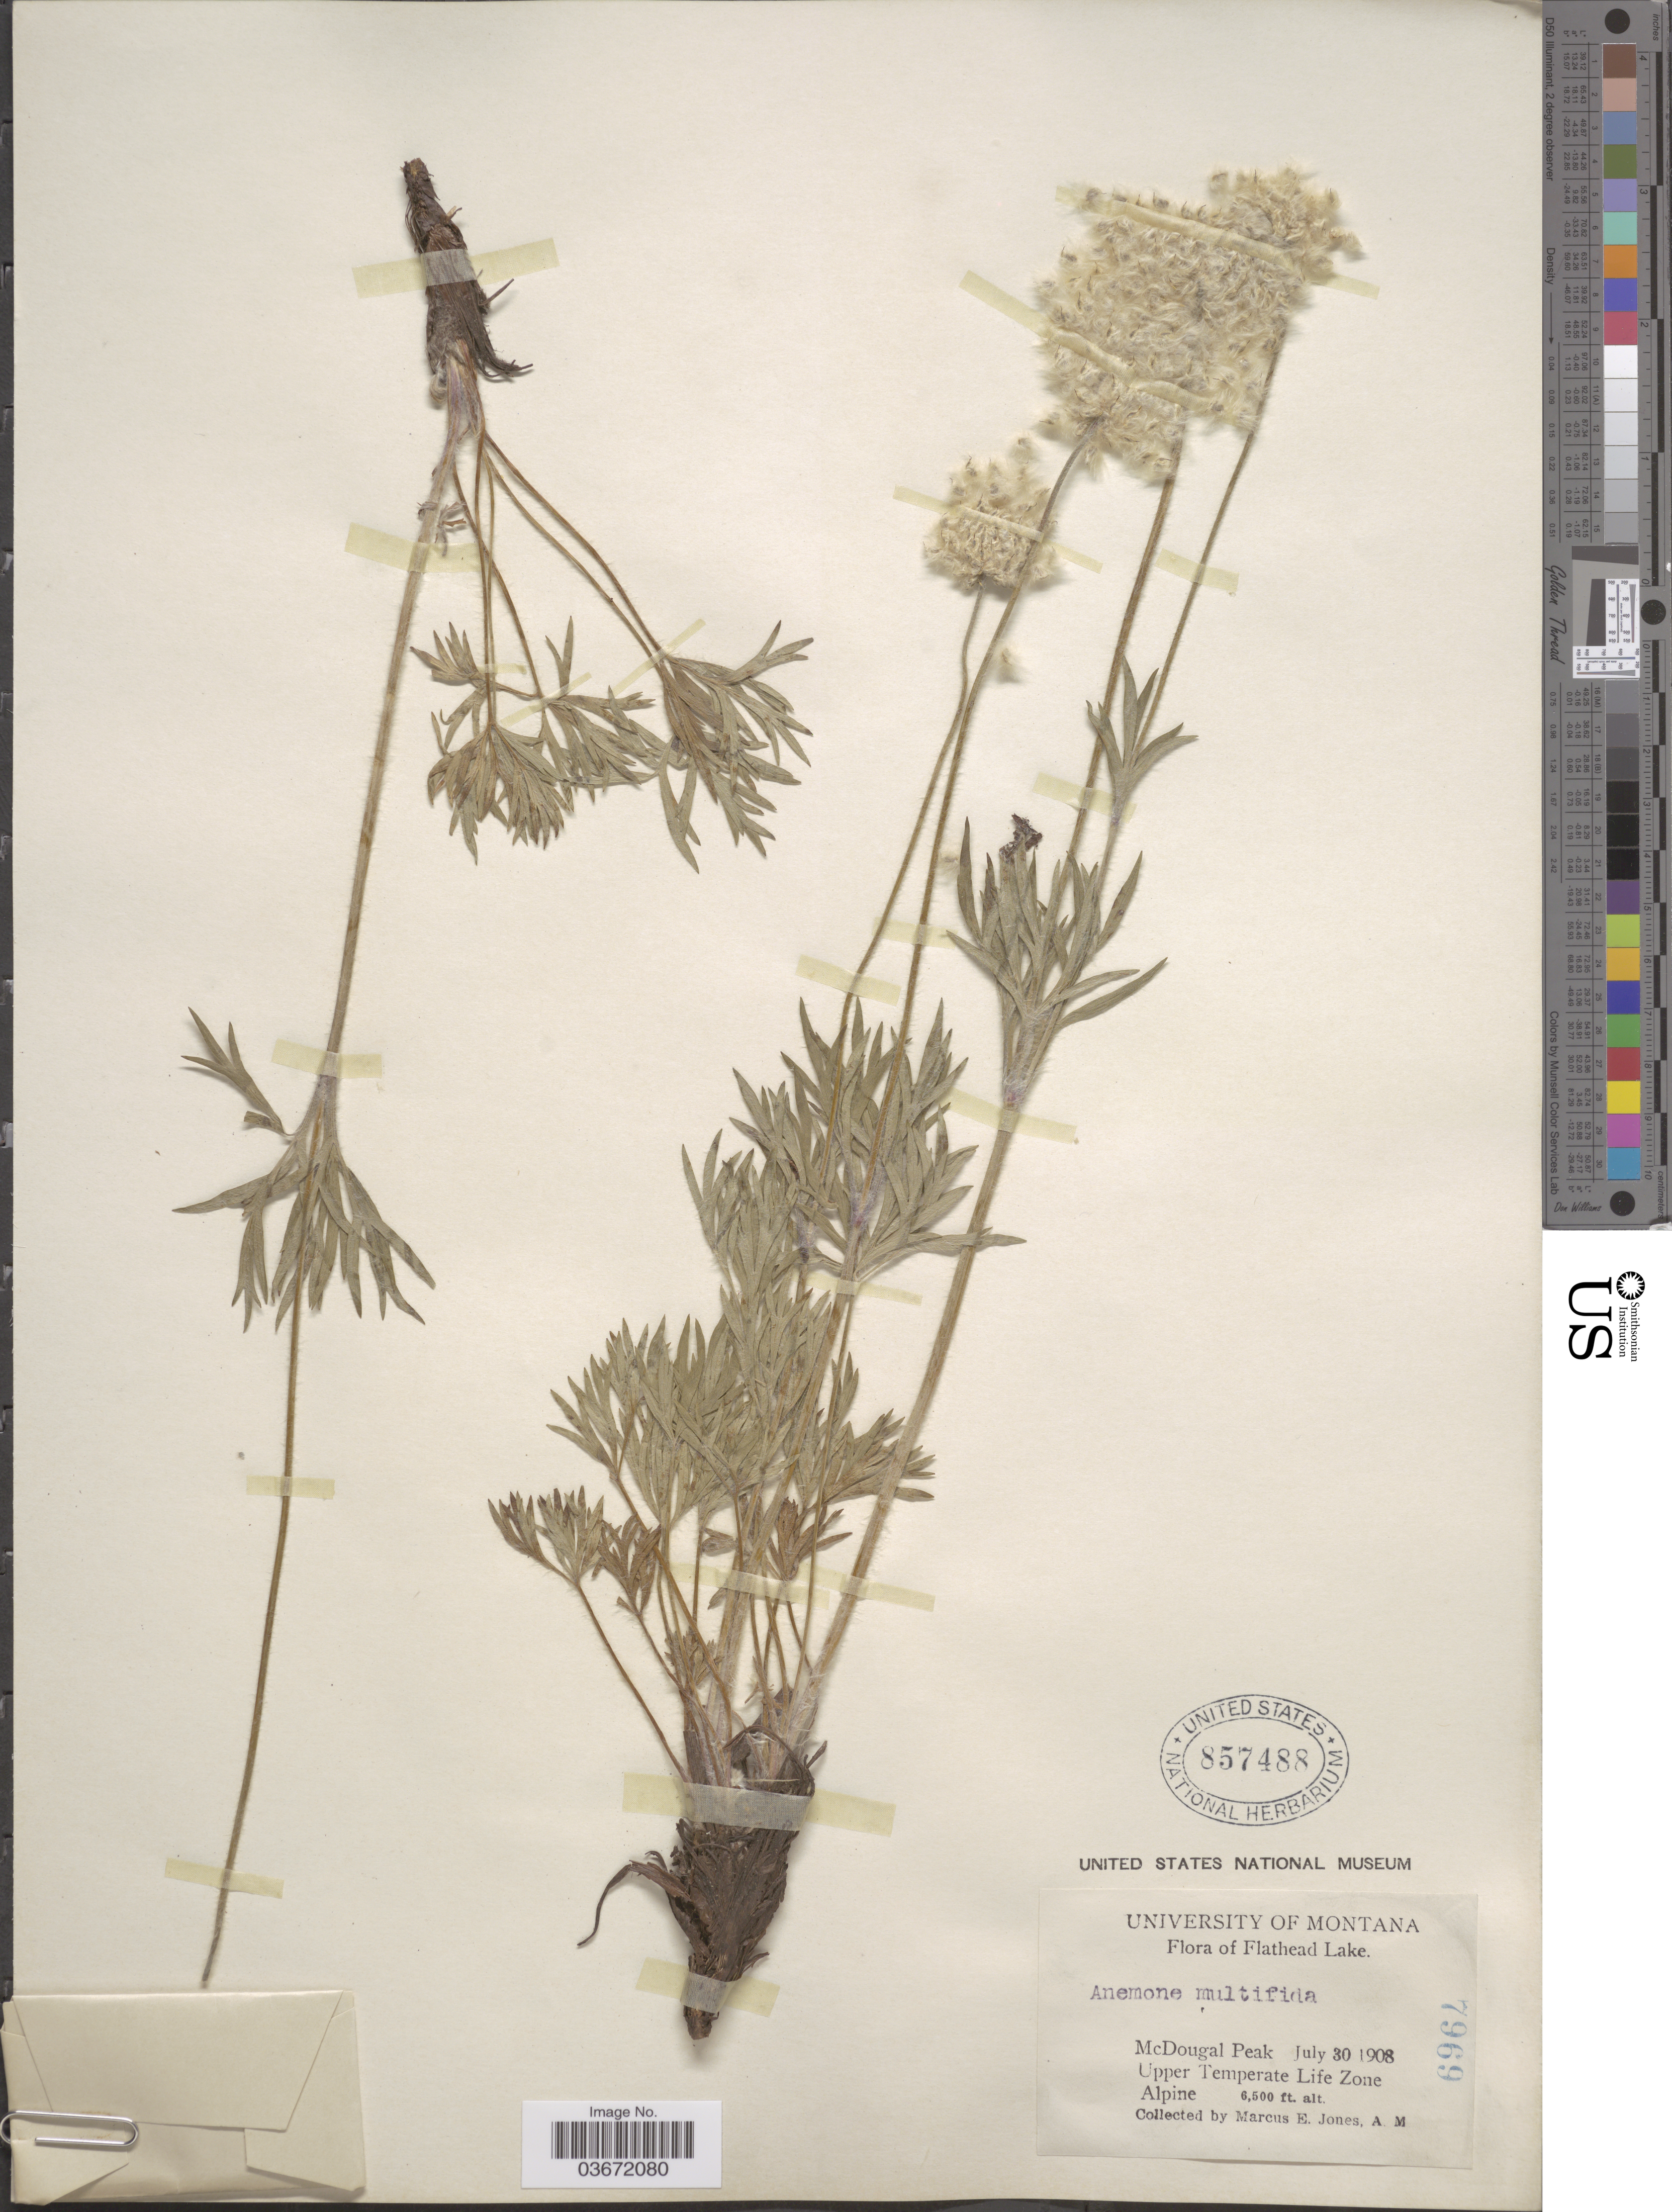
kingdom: Plantae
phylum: Tracheophyta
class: Magnoliopsida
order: Ranunculales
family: Ranunculaceae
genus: Anemone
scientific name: Anemone globosa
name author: (Torr. & A. Gray) Nutt. ex A. Heller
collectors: M. E. Jones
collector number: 7969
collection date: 1908-07-30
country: United States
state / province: Montana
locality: Flathead Lake. McDougal Peak. Upper Temperate Life Zone.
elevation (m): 1981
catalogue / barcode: US 857488